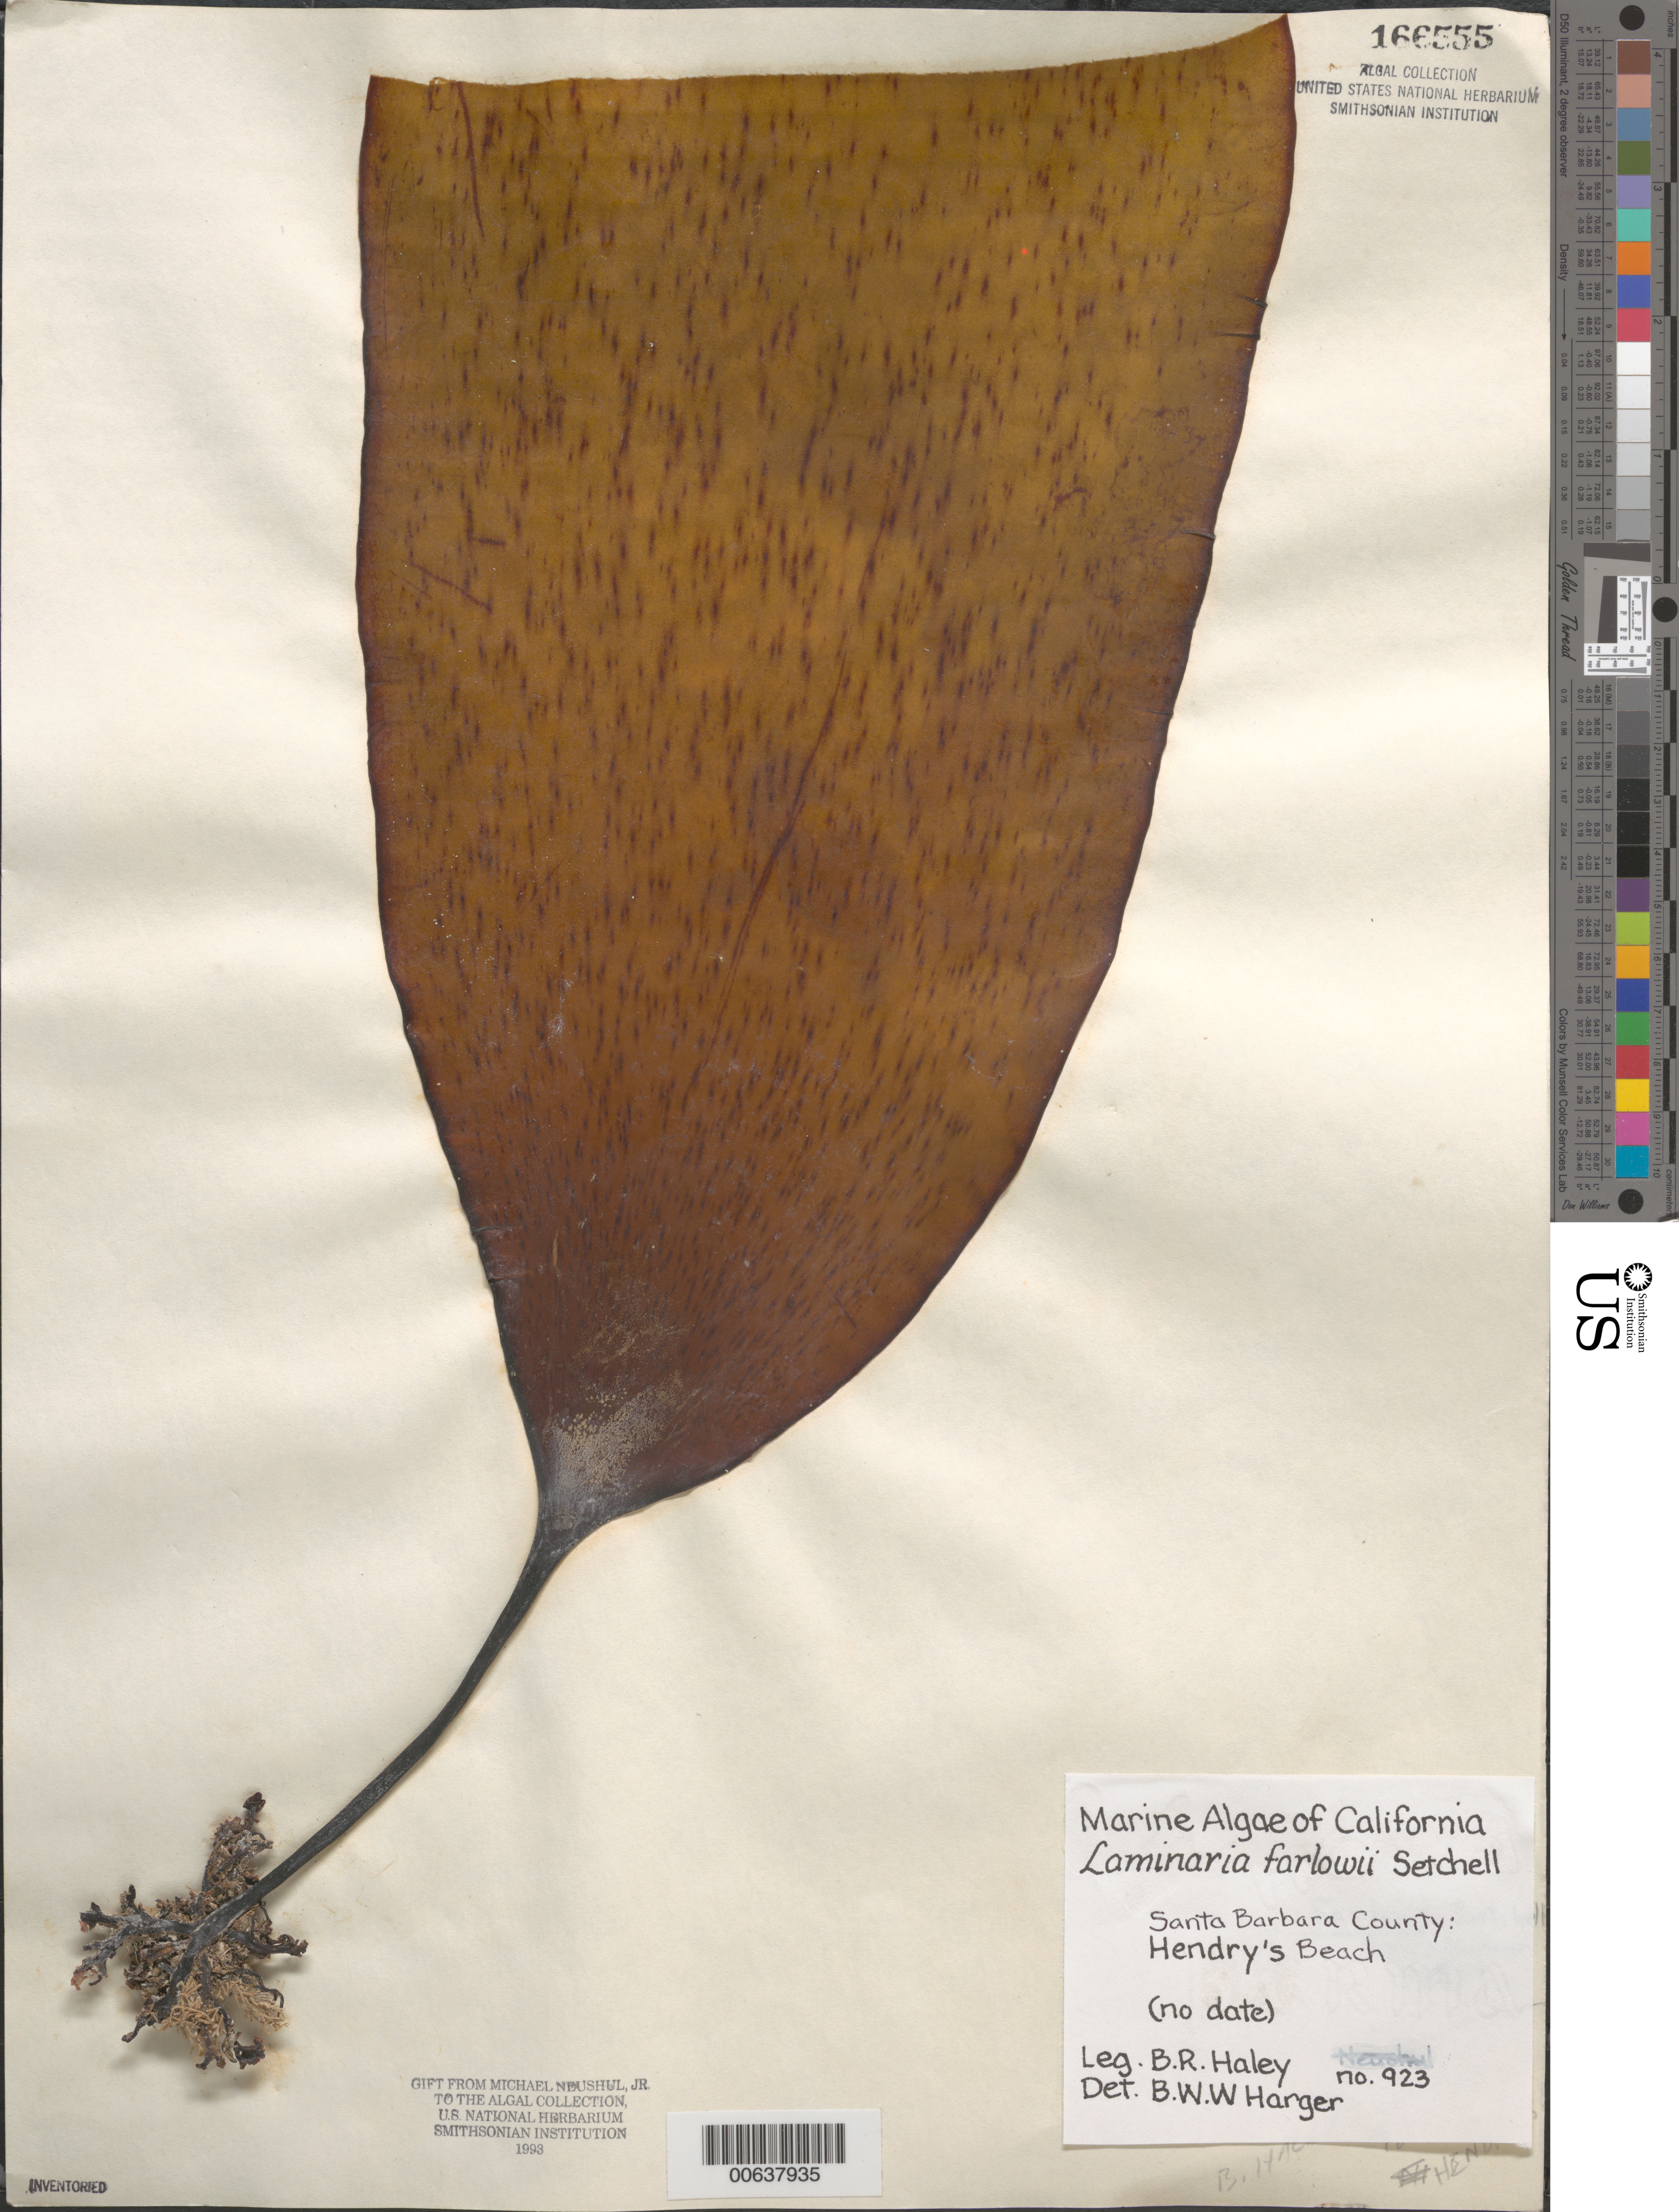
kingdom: Chromista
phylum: Ochrophyta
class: Phaeophyceae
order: Laminariales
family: Laminariaceae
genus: Laminaria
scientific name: Laminaria farlowii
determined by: Harger, B. W. W.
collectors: B. Haley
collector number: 923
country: United States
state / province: California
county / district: Santa Barbara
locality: Hendry's Beach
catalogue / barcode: US 166555